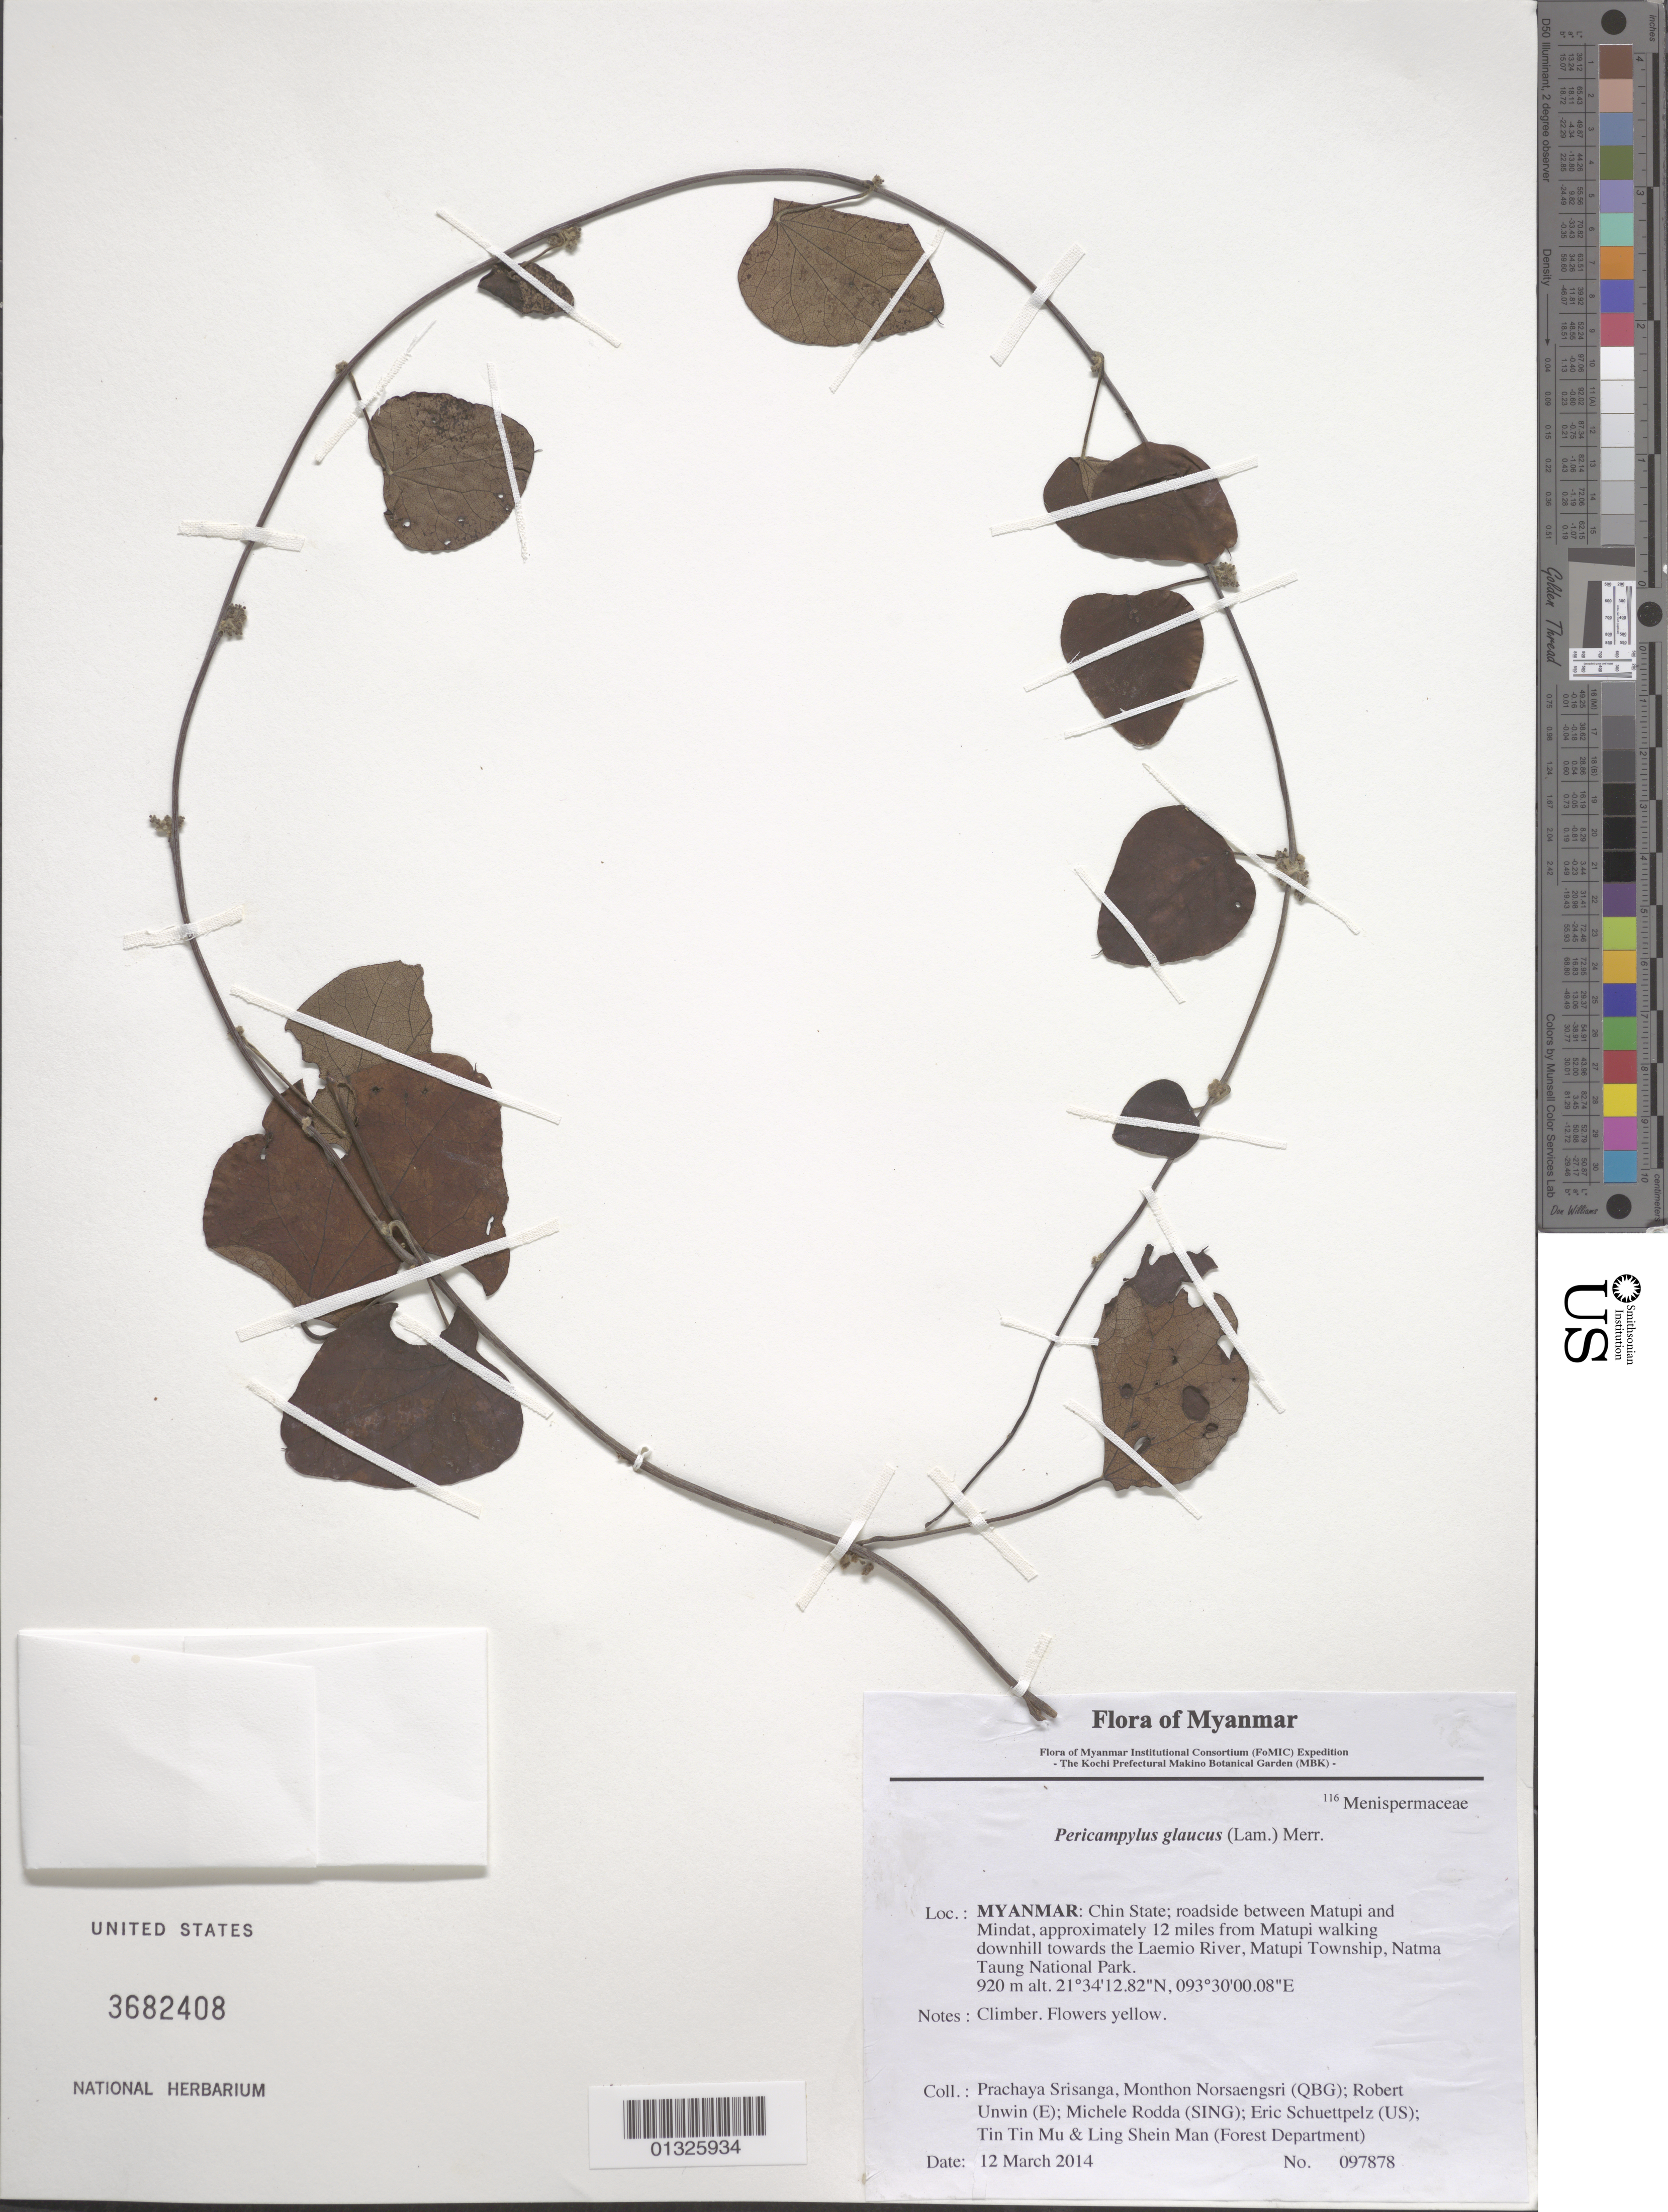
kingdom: Plantae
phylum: Tracheophyta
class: Magnoliopsida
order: Ranunculales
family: Menispermaceae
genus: Pericampylus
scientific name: Pericampylus glaucus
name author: (Lam.) Merr.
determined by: Fujikawa, Kazumi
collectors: P. Srisanga, M. Norsaengsri, R. Unwin, M. Rodda, E. Schuettpelz, Tin Tin Mu & Ling Shein Man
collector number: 97878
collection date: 2014-03-12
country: Myanmar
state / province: Chin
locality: Roadside between Matupi and Mindat, approximately 12 miles from Matupi walking downhill towards the Laemio River, Matupi Township, Natma Taung National Park.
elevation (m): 920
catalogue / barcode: US 3682408